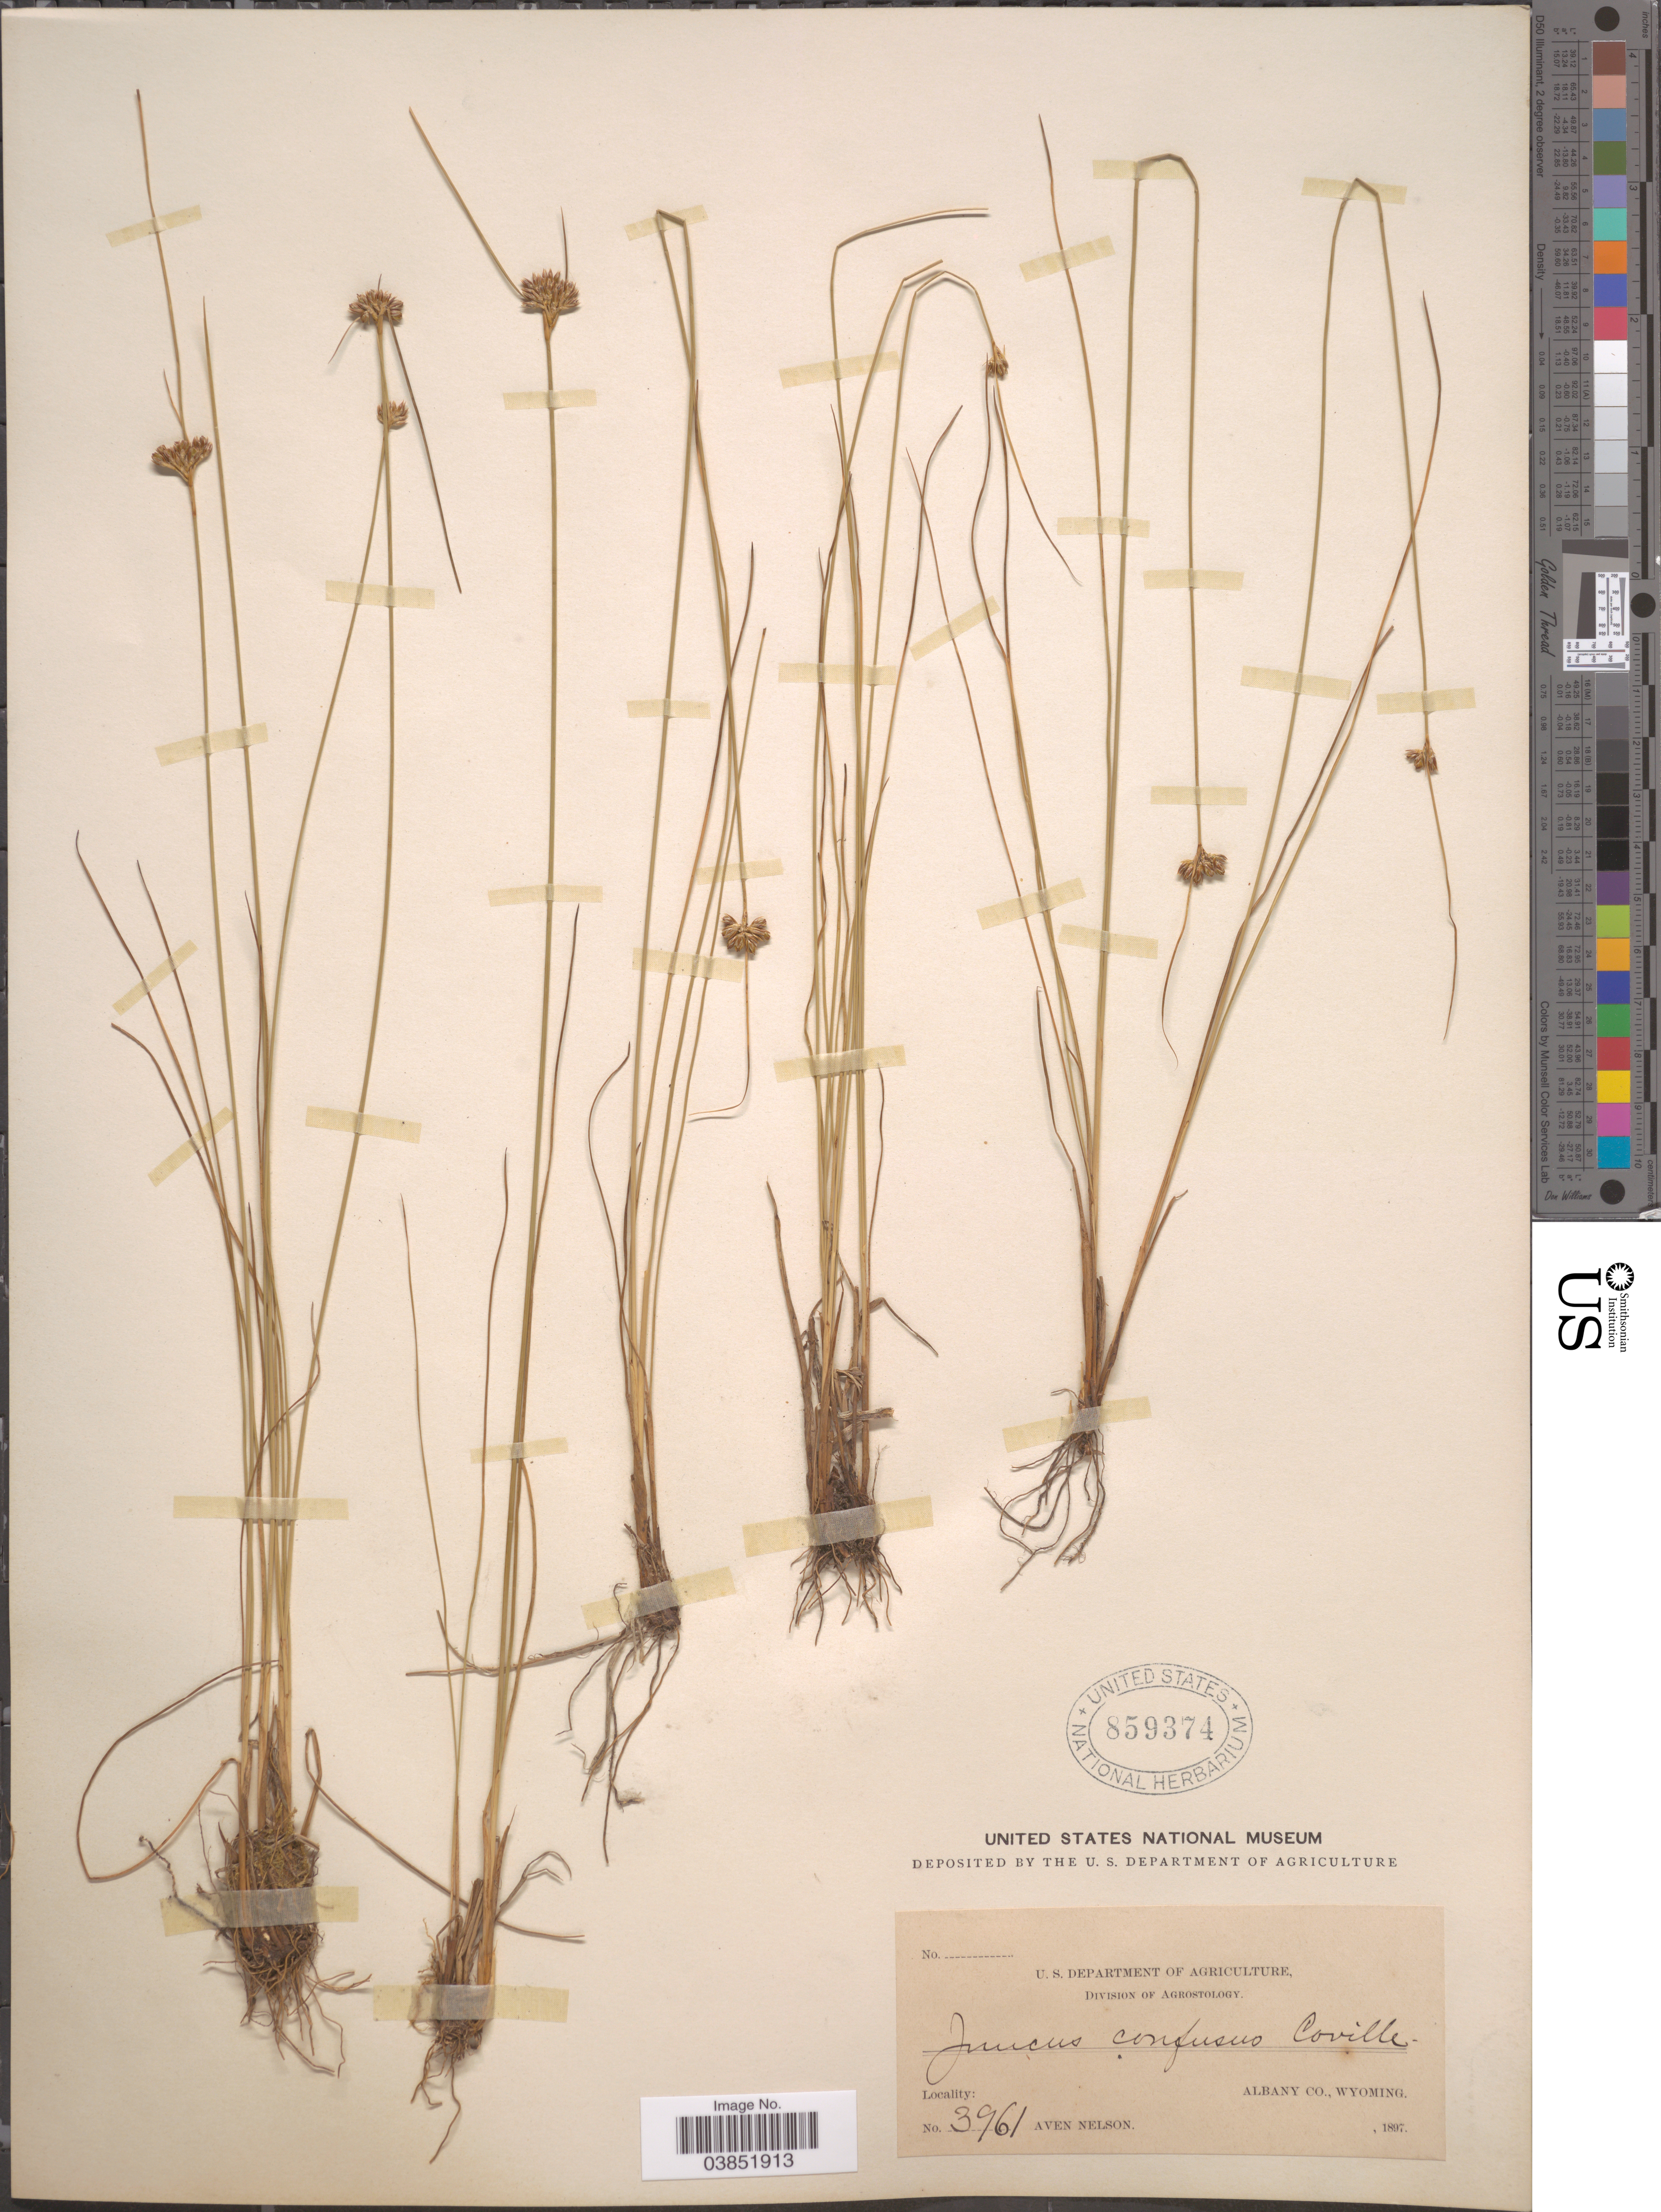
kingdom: Plantae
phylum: Tracheophyta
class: Liliopsida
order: Poales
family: Juncaceae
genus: Juncus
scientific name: Juncus confusus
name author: Coville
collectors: A. Nelson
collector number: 3961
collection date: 1897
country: United States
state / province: Wyoming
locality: Albany Co.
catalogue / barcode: US 859374